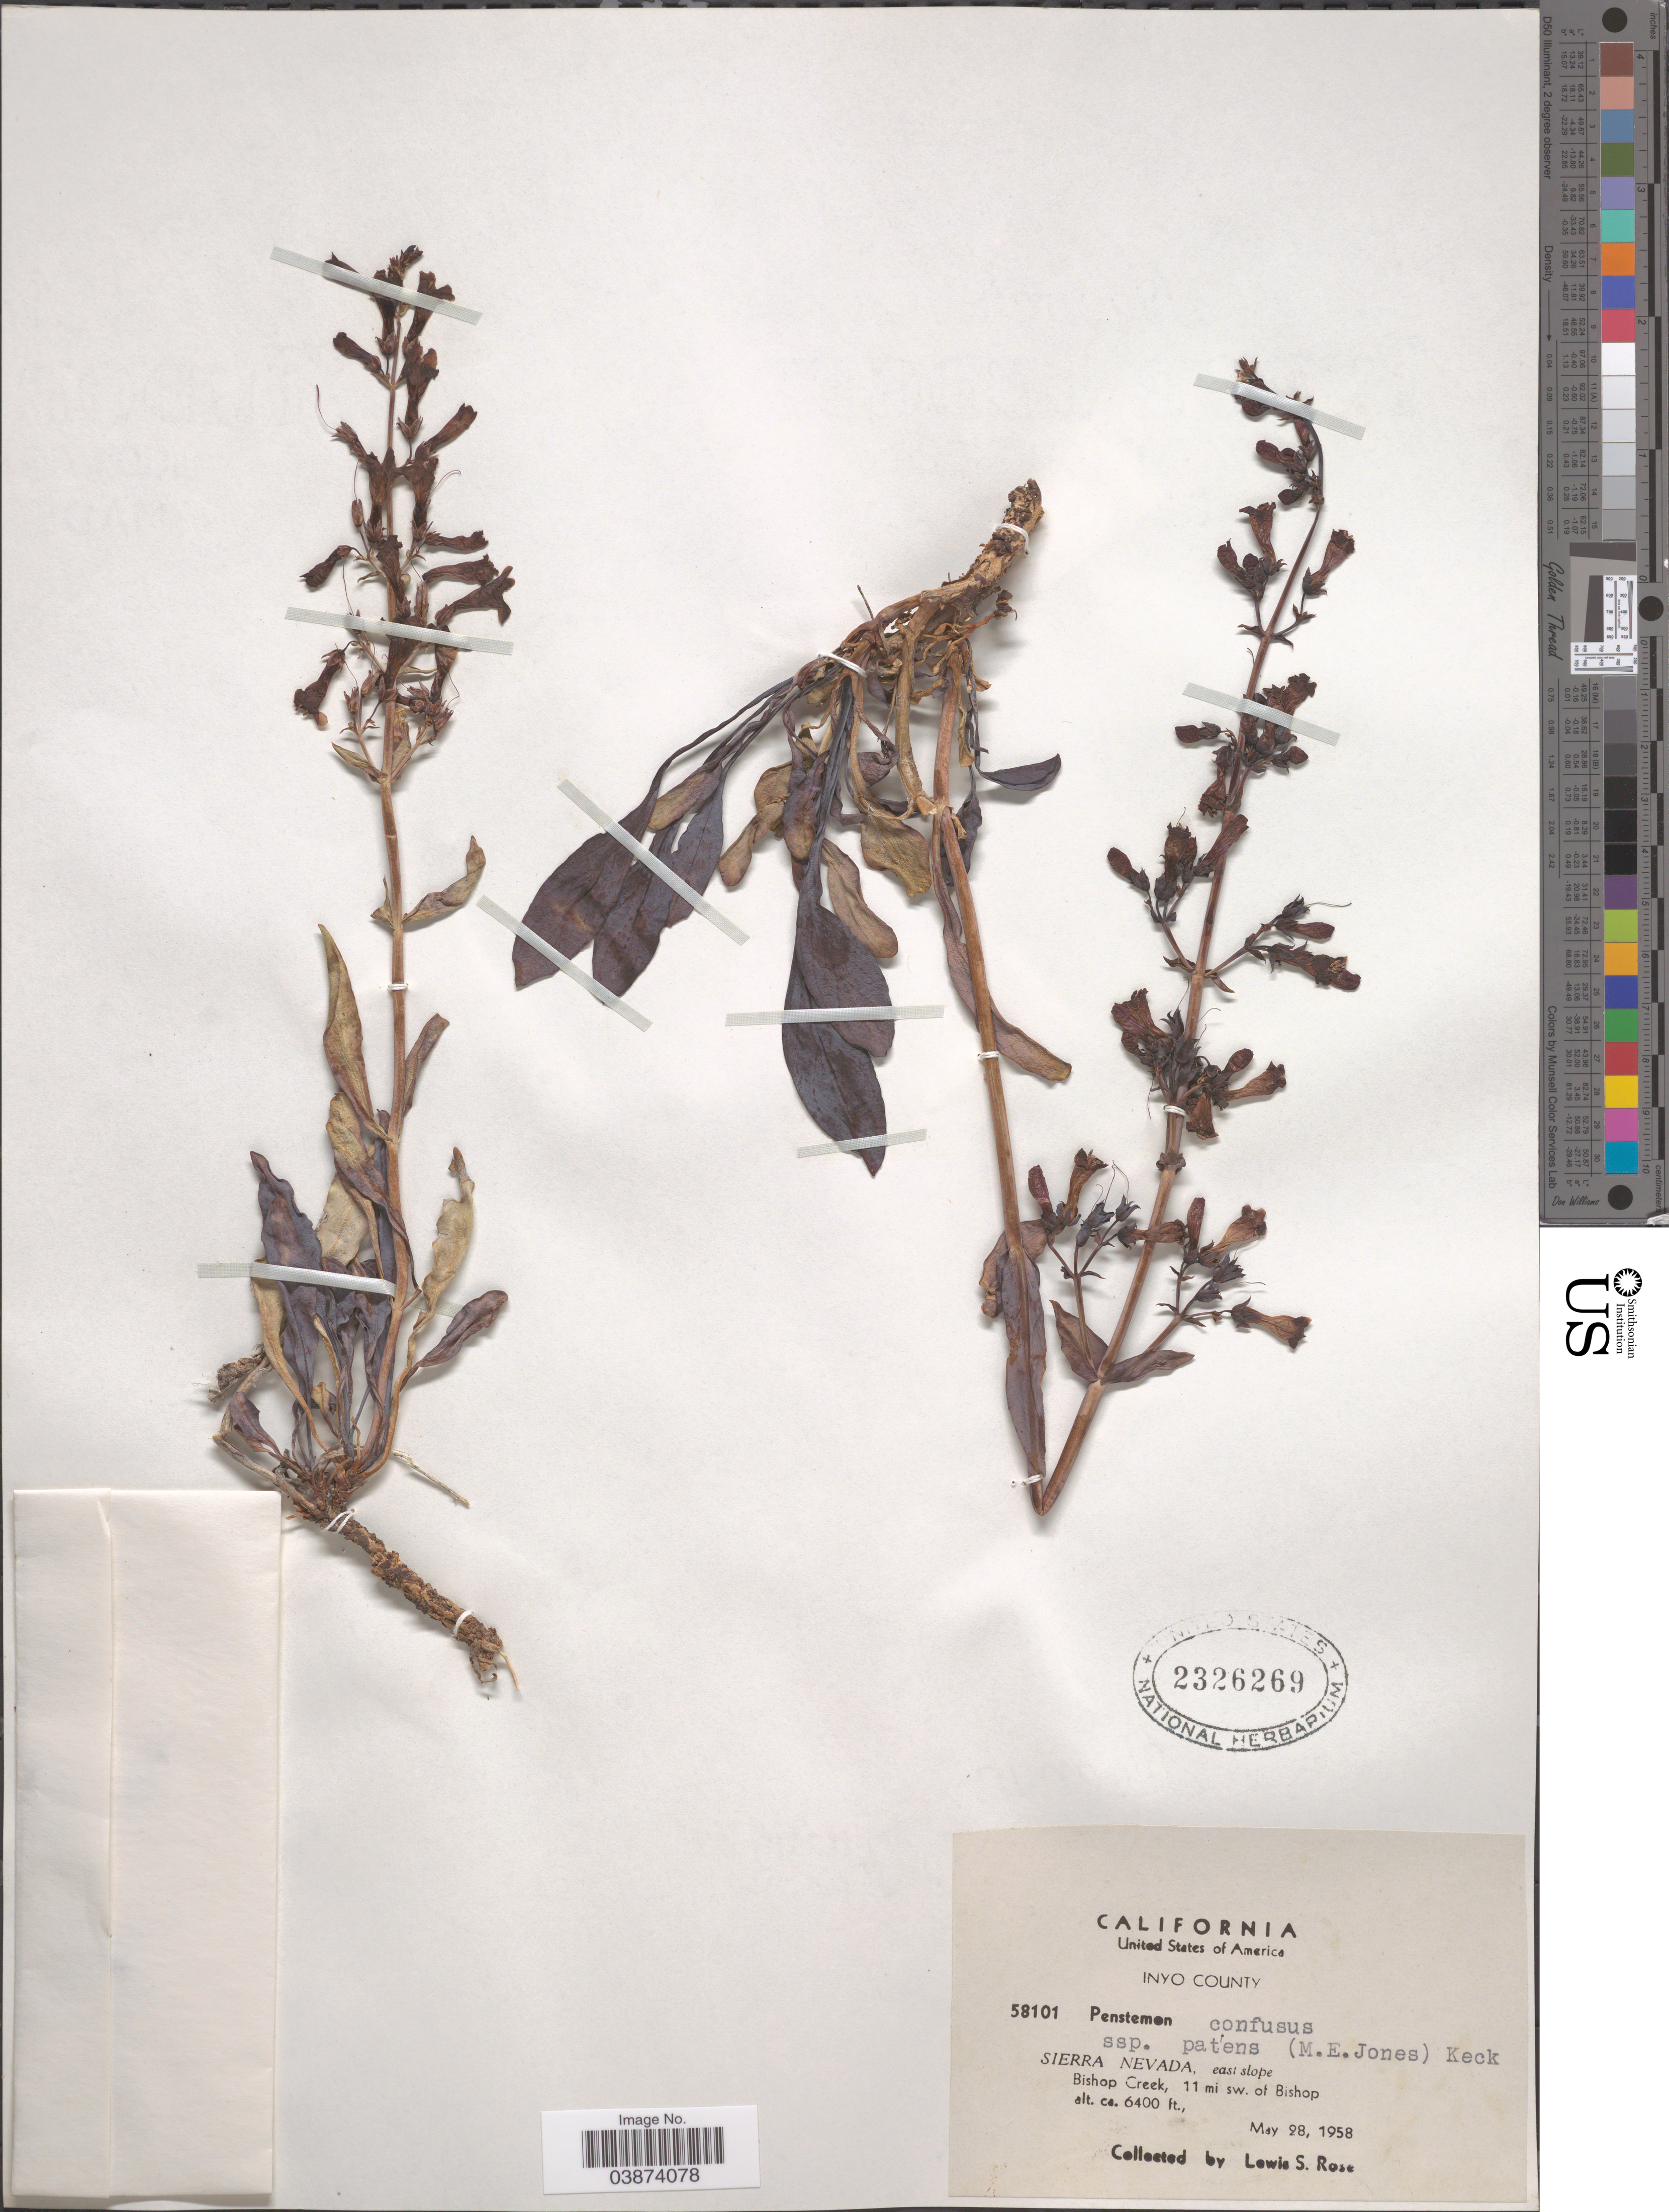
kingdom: Plantae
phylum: Tracheophyta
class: Magnoliopsida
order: Lamiales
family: Plantaginaceae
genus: Penstemon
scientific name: Penstemon confusus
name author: M.E. Jones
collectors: L. S. Rose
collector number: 58101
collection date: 1958-05-28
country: United States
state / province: California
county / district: Inyo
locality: Inyo County. Sierra Nevada, east slope Bishop Creek, 11 mi sw. of Bishop.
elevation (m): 1951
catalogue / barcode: US 2326269